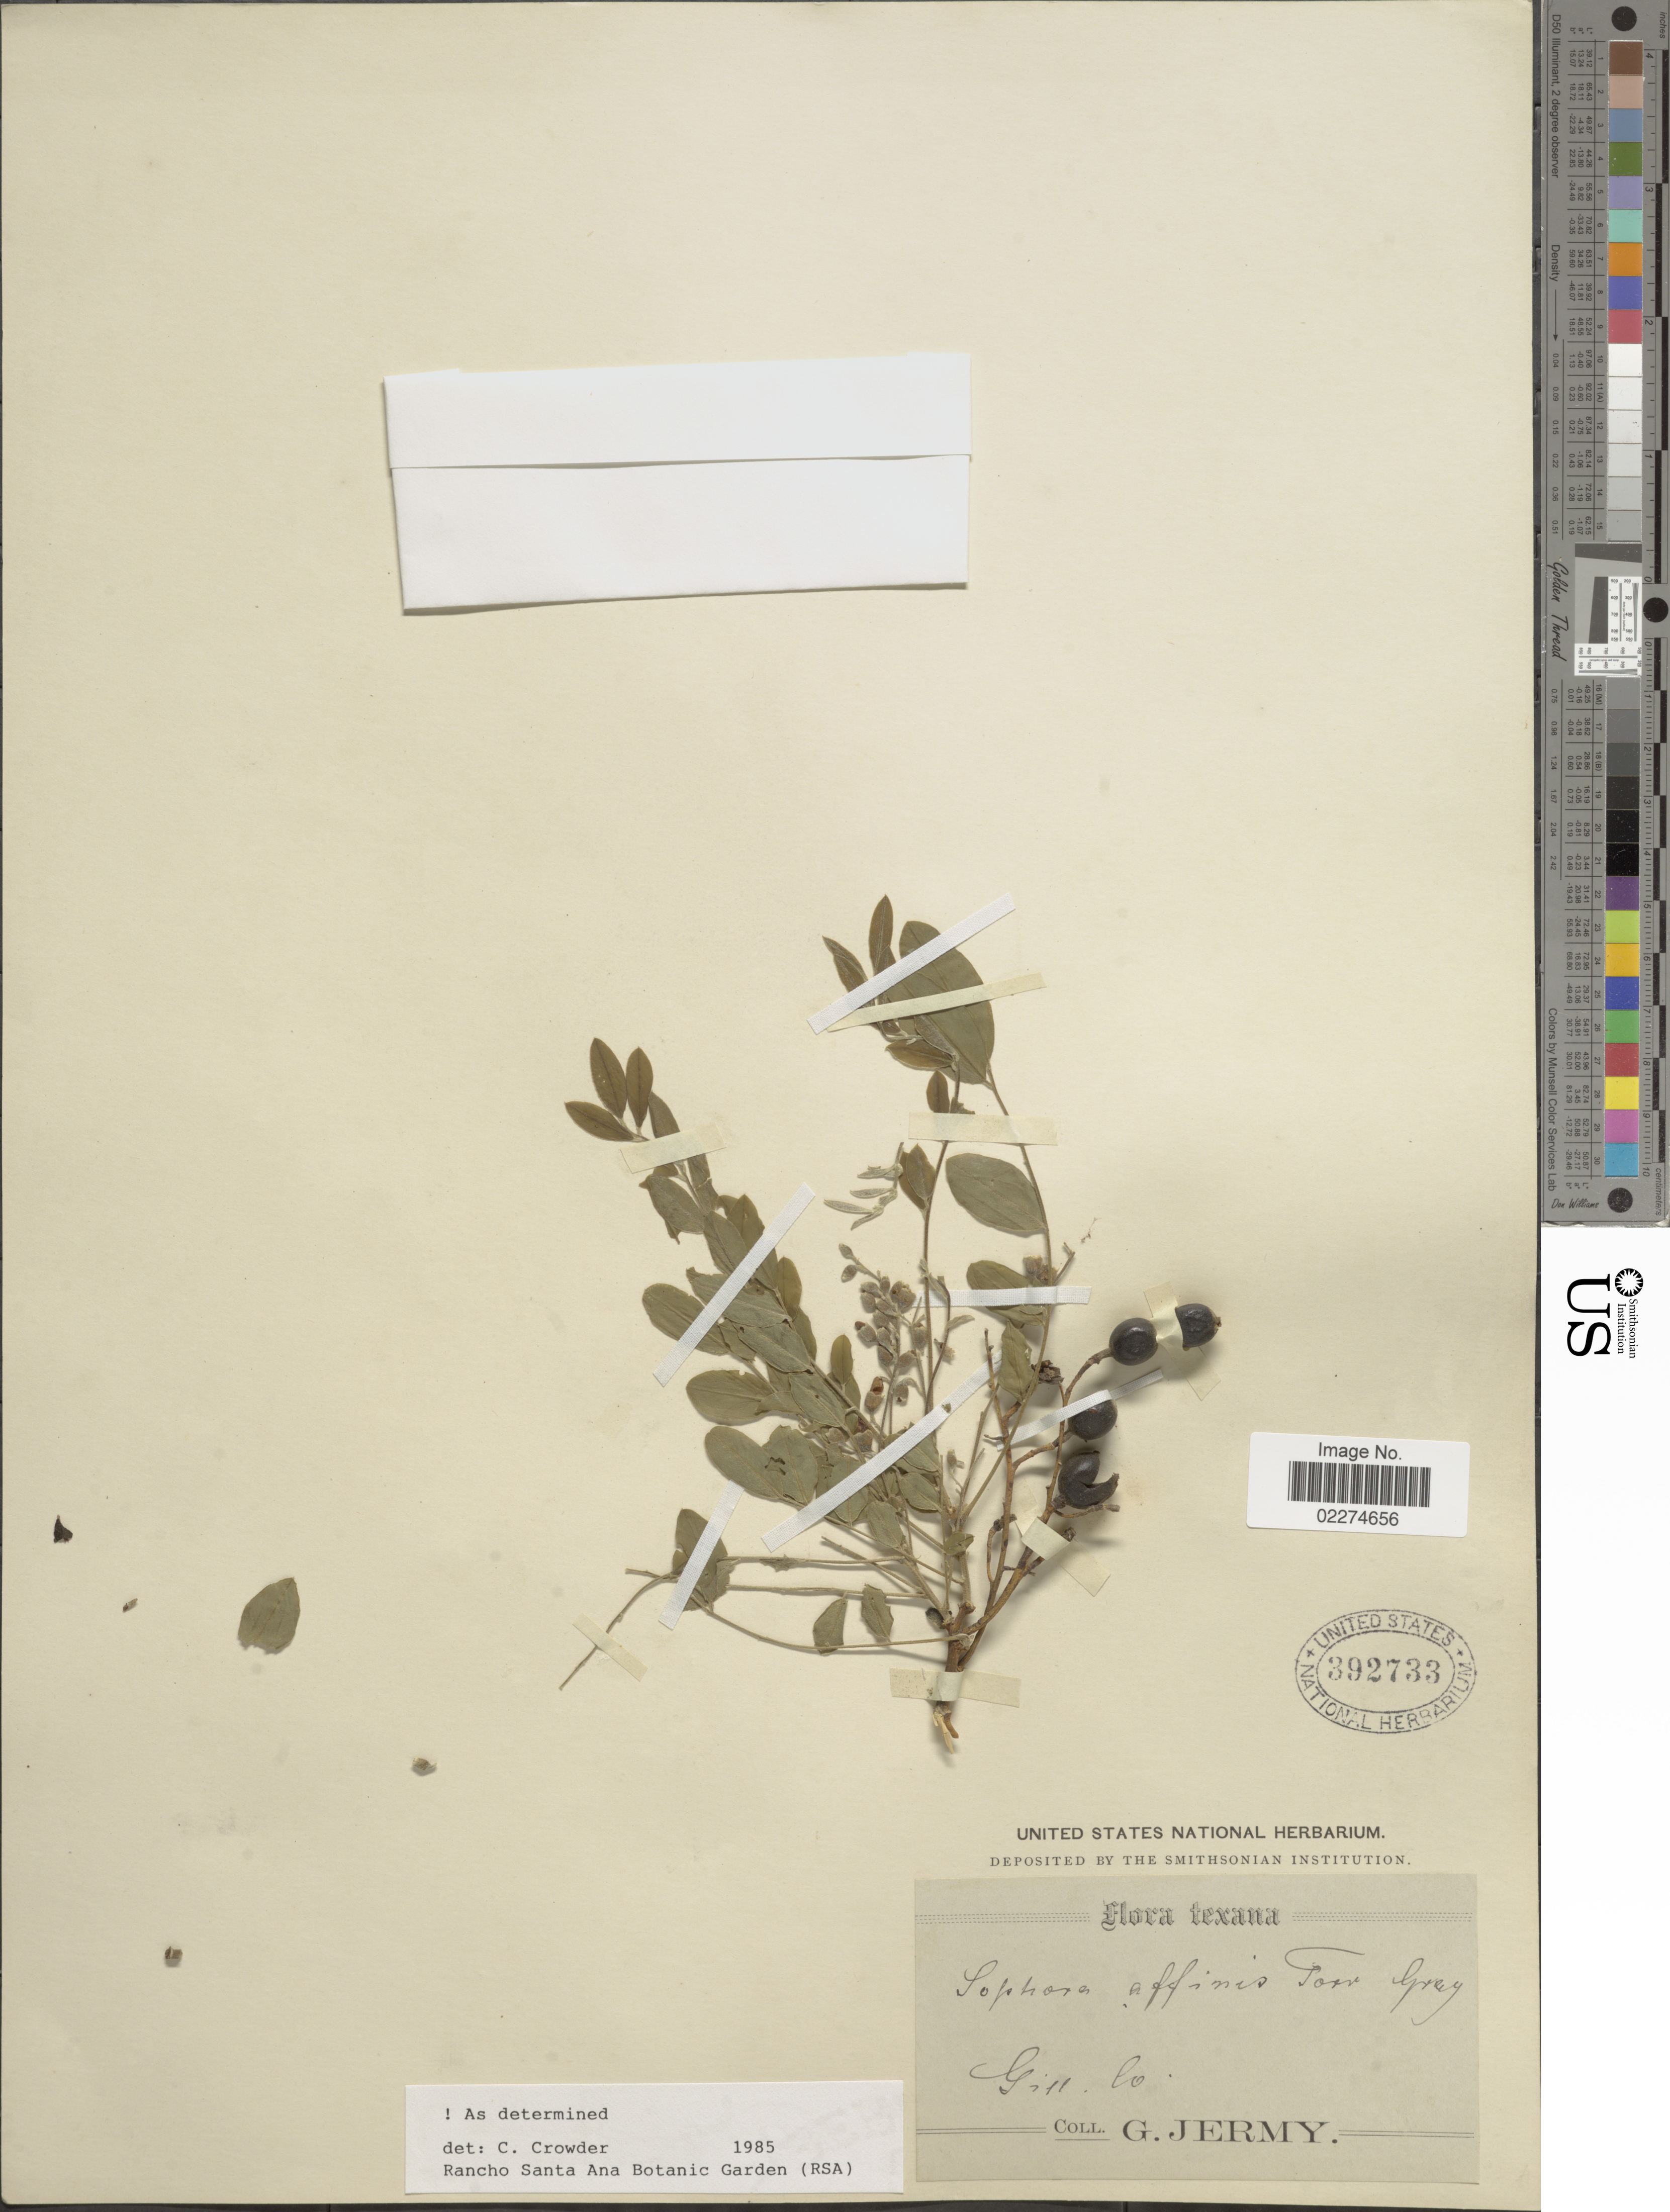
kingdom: Plantae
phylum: Tracheophyta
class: Magnoliopsida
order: Fabales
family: Fabaceae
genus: Sophora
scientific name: Sophora affinis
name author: Torr. & A. Gray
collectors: G. Jermy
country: United States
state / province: Texas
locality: Gill. Co.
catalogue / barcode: US 392733